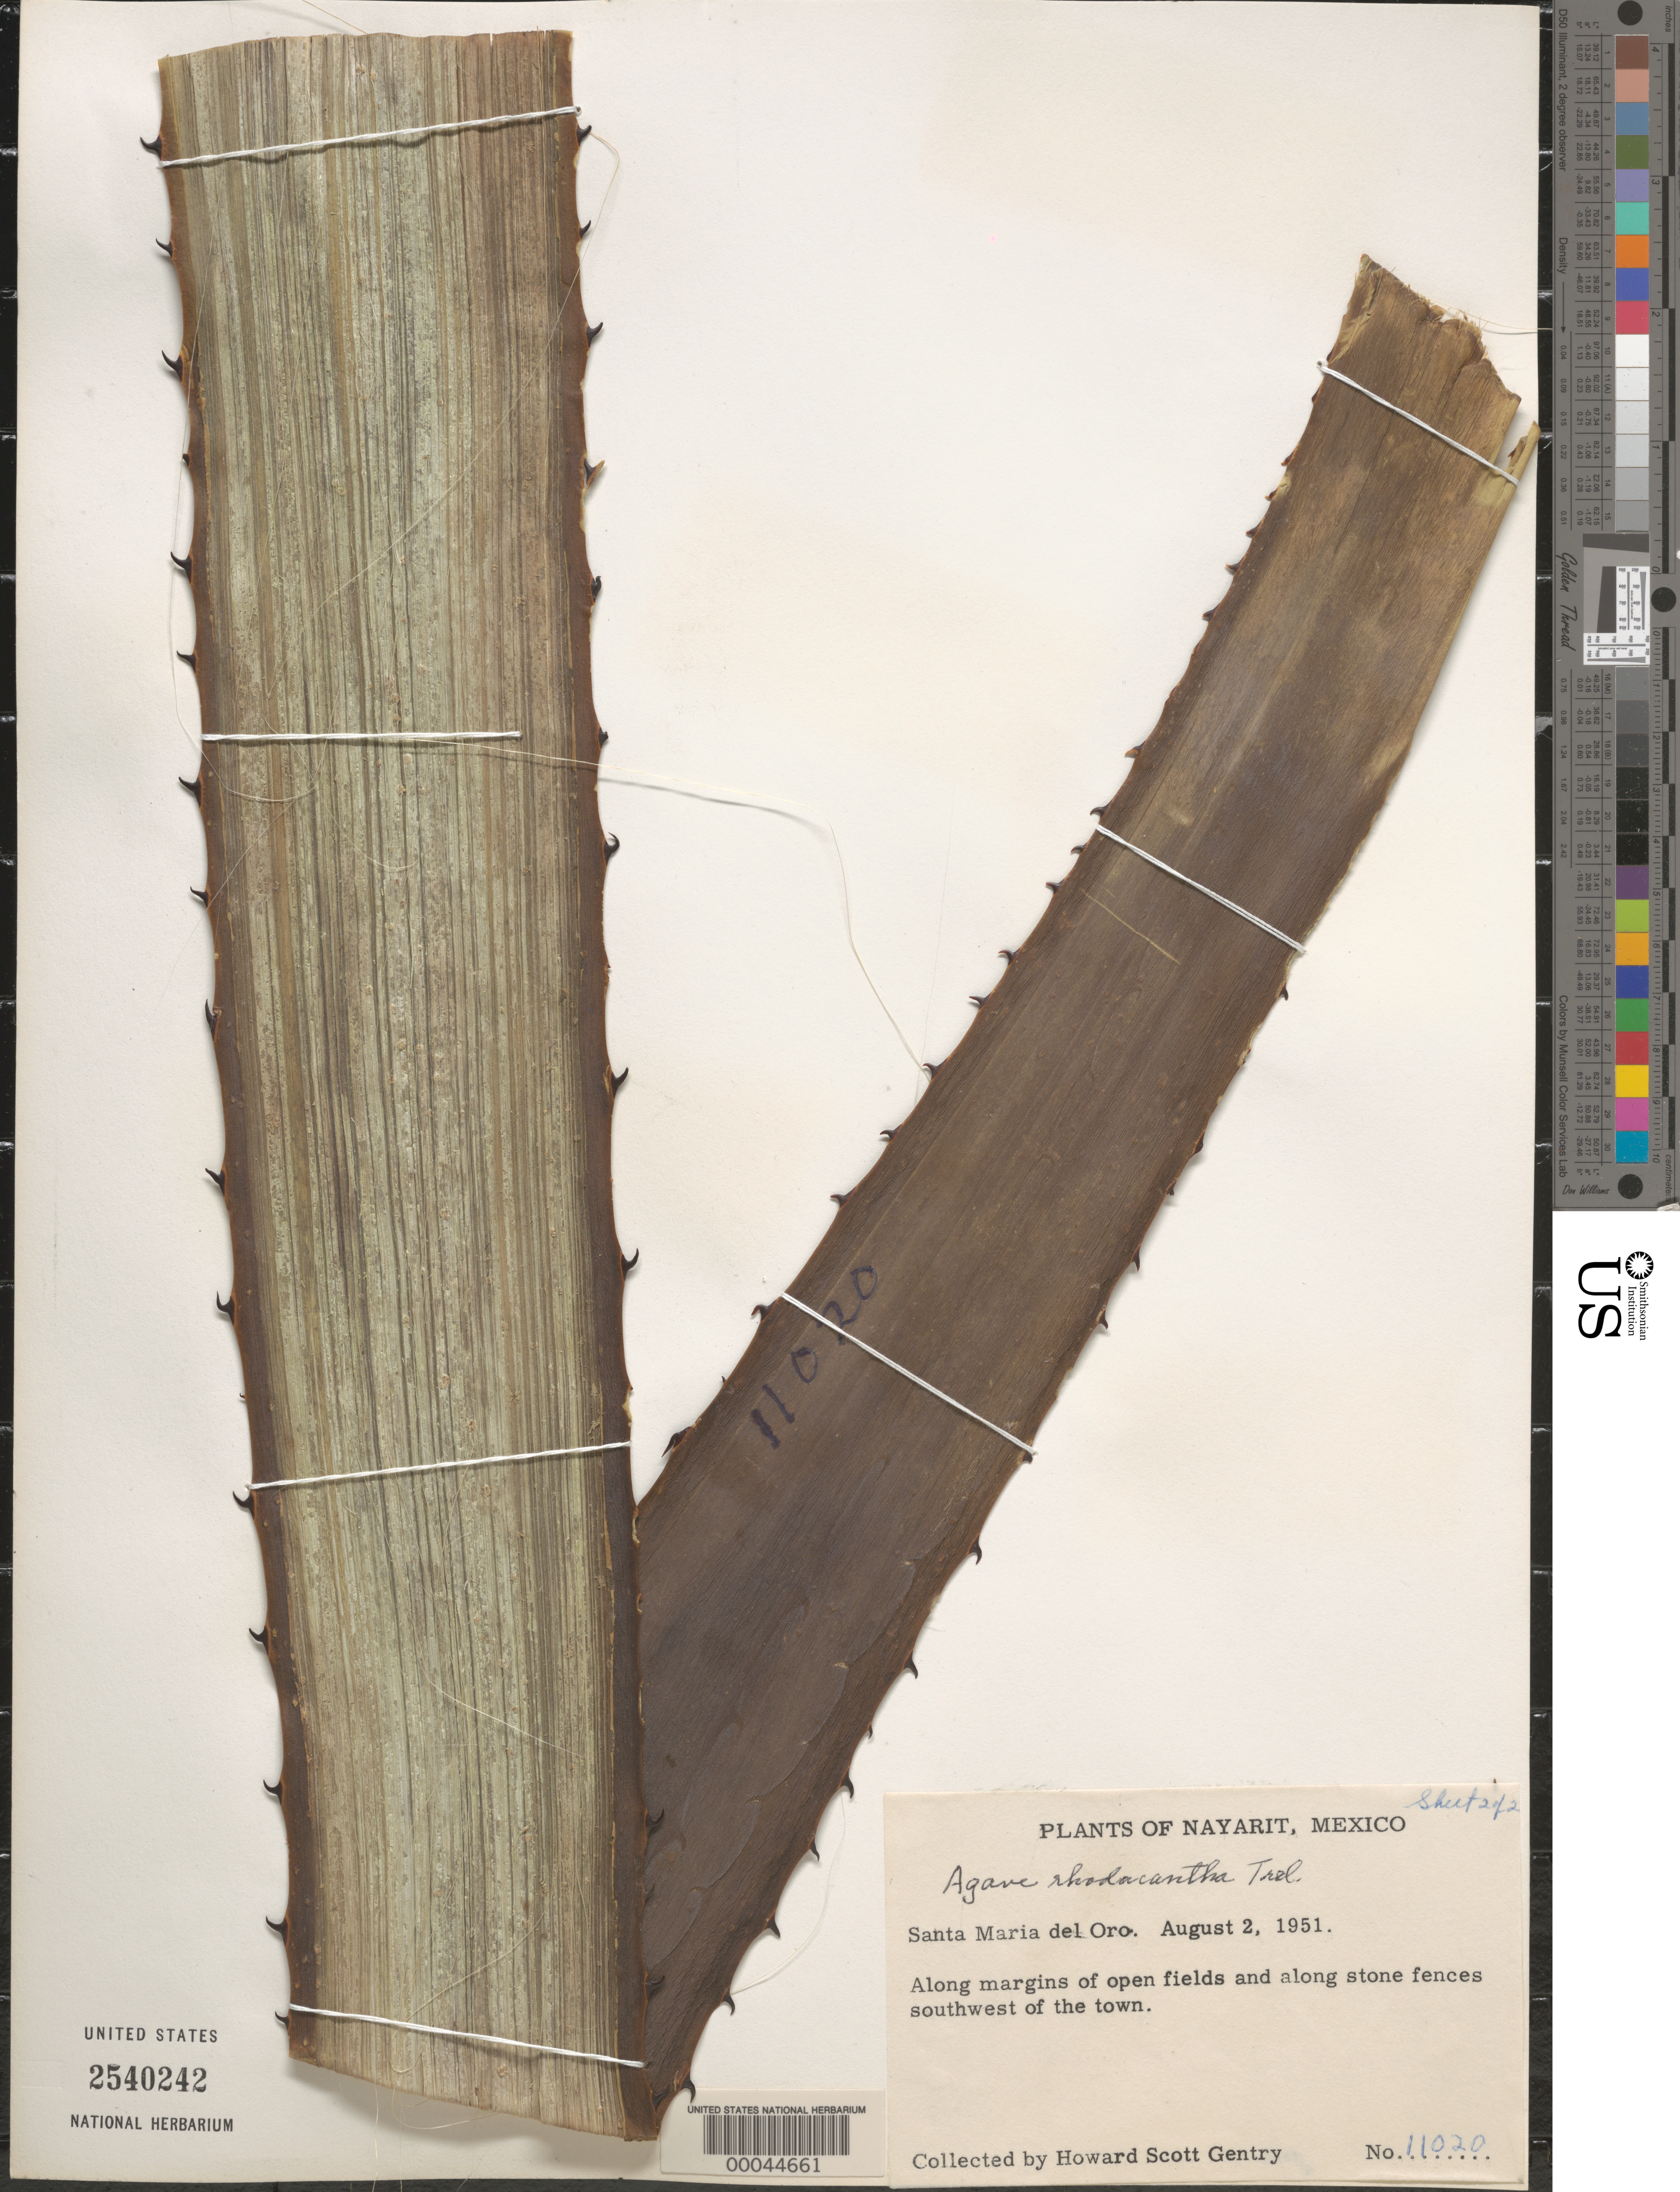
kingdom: Plantae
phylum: Tracheophyta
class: Liliopsida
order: Asparagales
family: Asparagaceae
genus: Agave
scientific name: Agave rhodacantha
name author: Trel.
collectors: H. S. Gentry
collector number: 11020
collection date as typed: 02 Aug 1951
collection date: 1951-08-02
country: Mexico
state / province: Nayarit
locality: Santa maria del oro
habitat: Along margins of open fields & along stone fences sw of town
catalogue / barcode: US 2540242